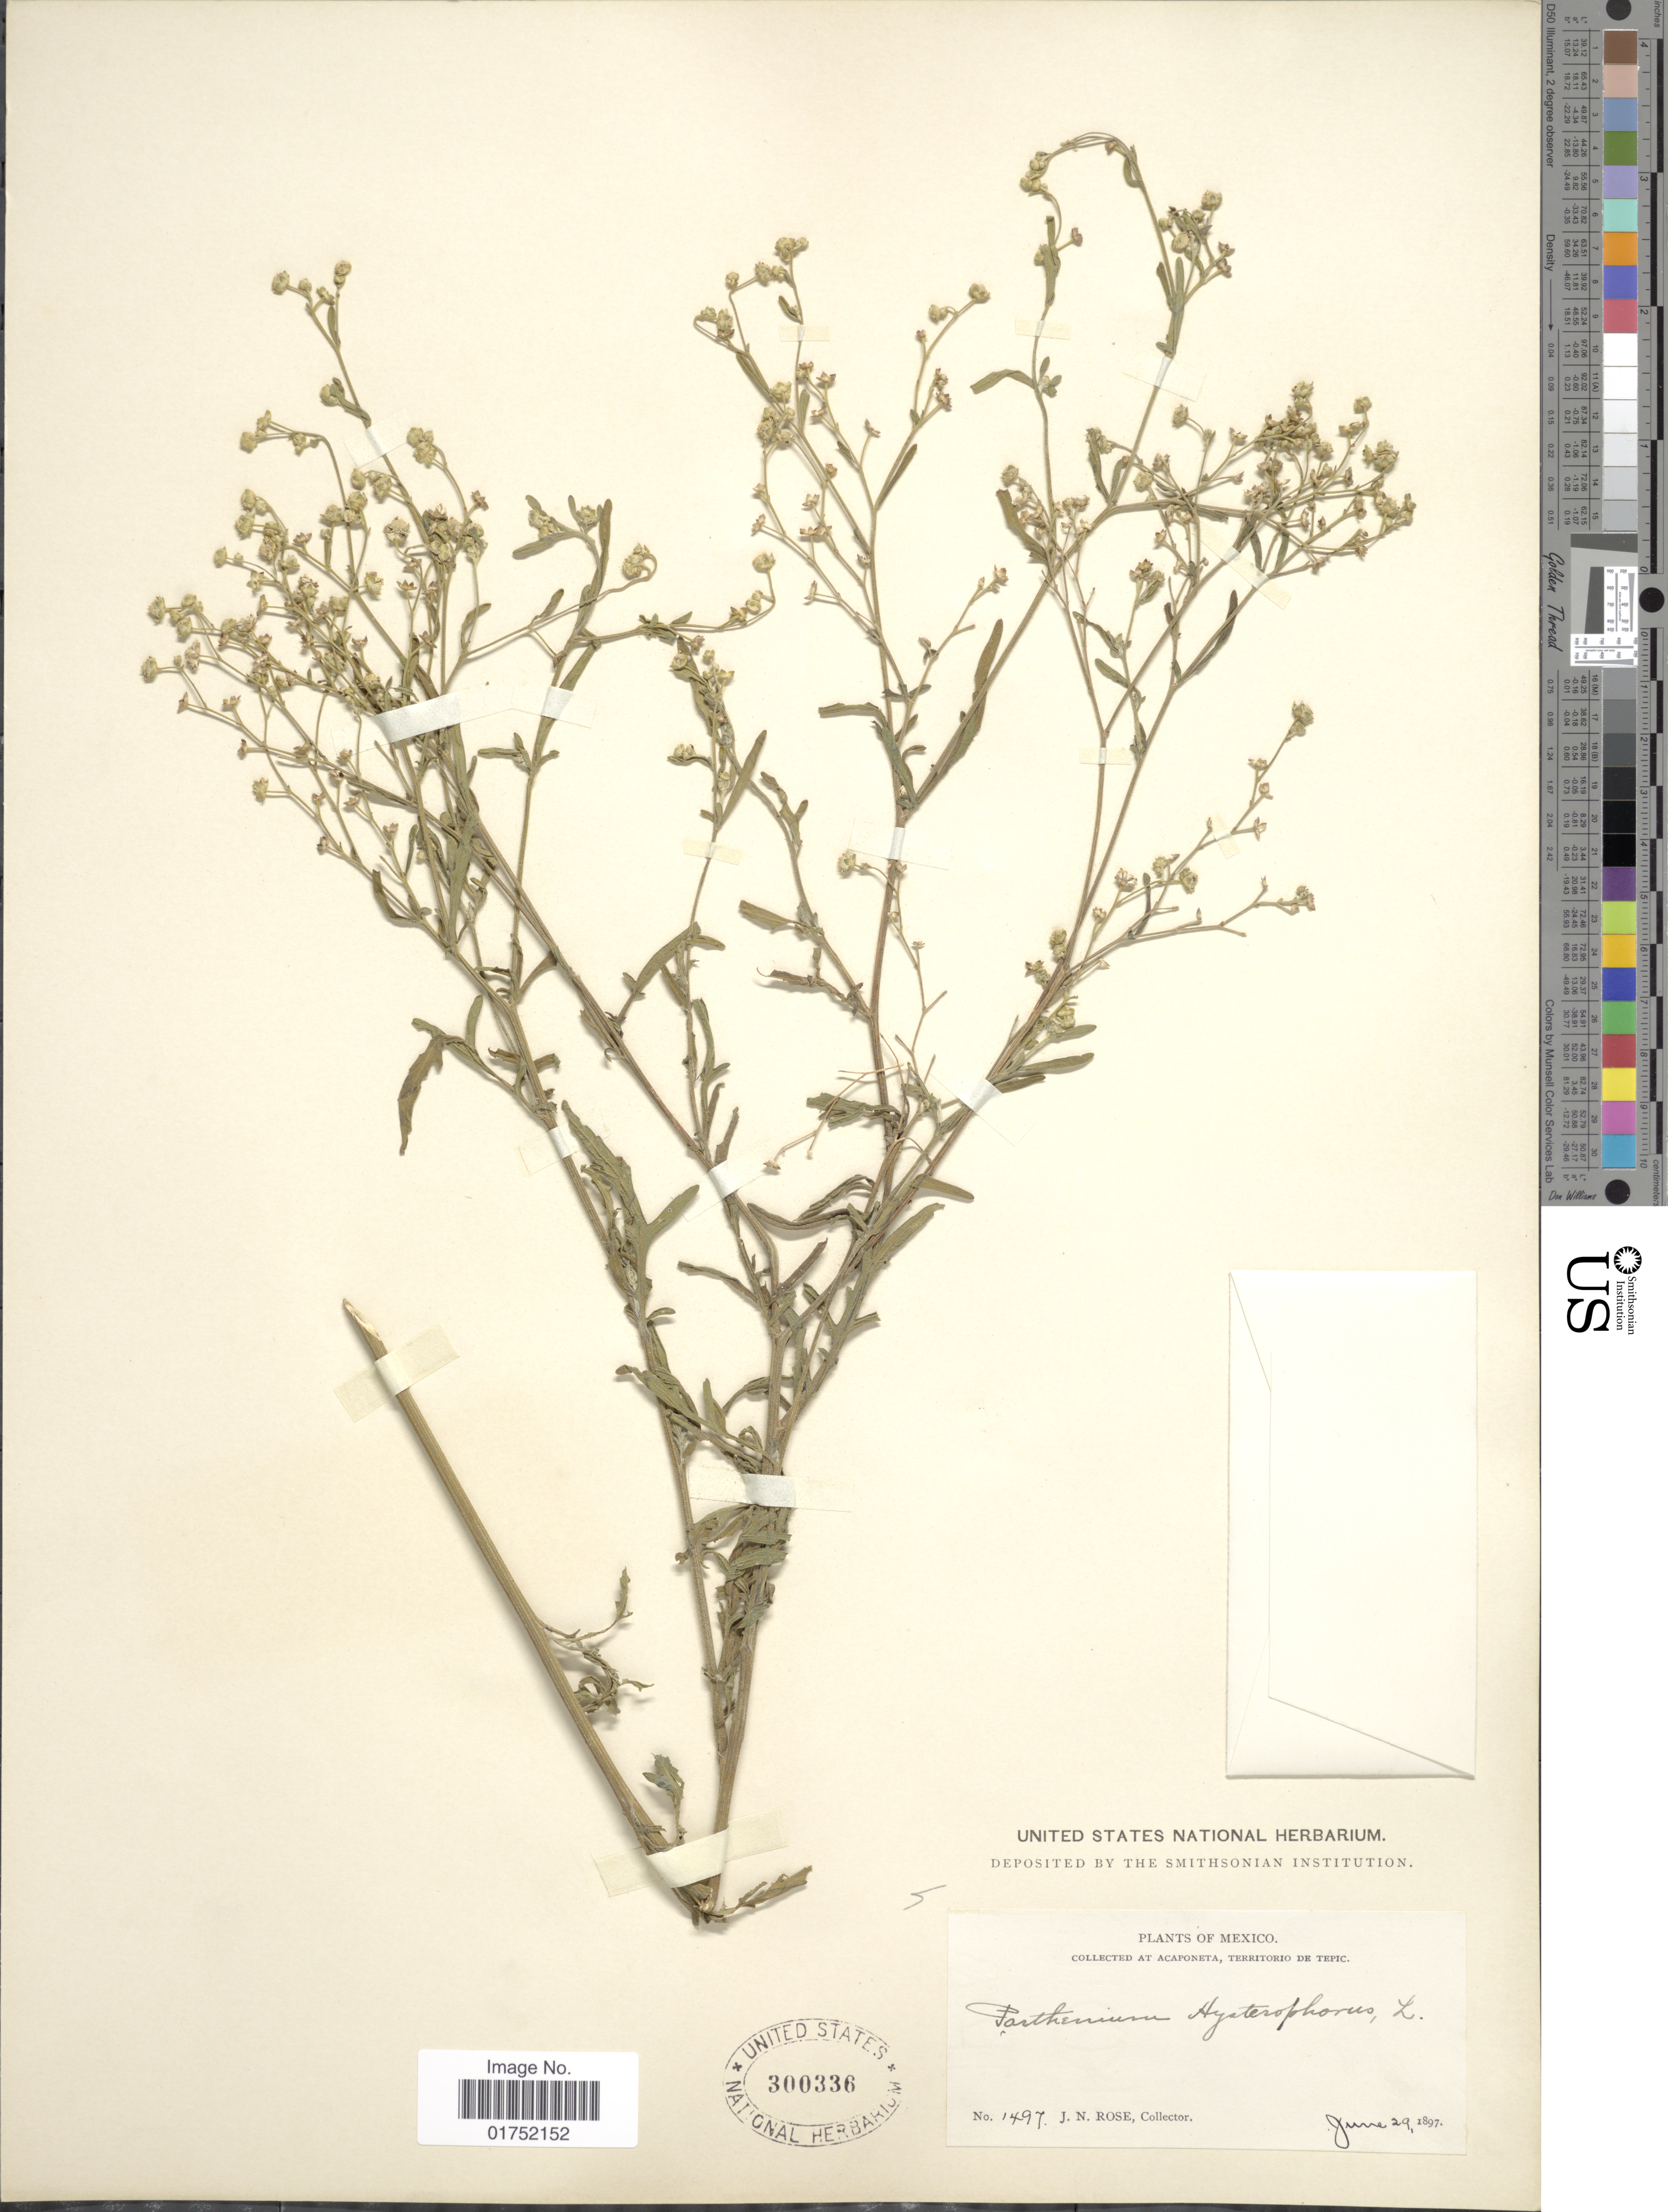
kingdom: Plantae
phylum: Tracheophyta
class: Magnoliopsida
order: Asterales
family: Asteraceae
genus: Parthenium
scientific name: Parthenium hysterophorus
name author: L.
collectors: J. N. Rose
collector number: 1497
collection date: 1897-06-29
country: Mexico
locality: Acaponeta, Territorio de Tepic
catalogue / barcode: US 300336